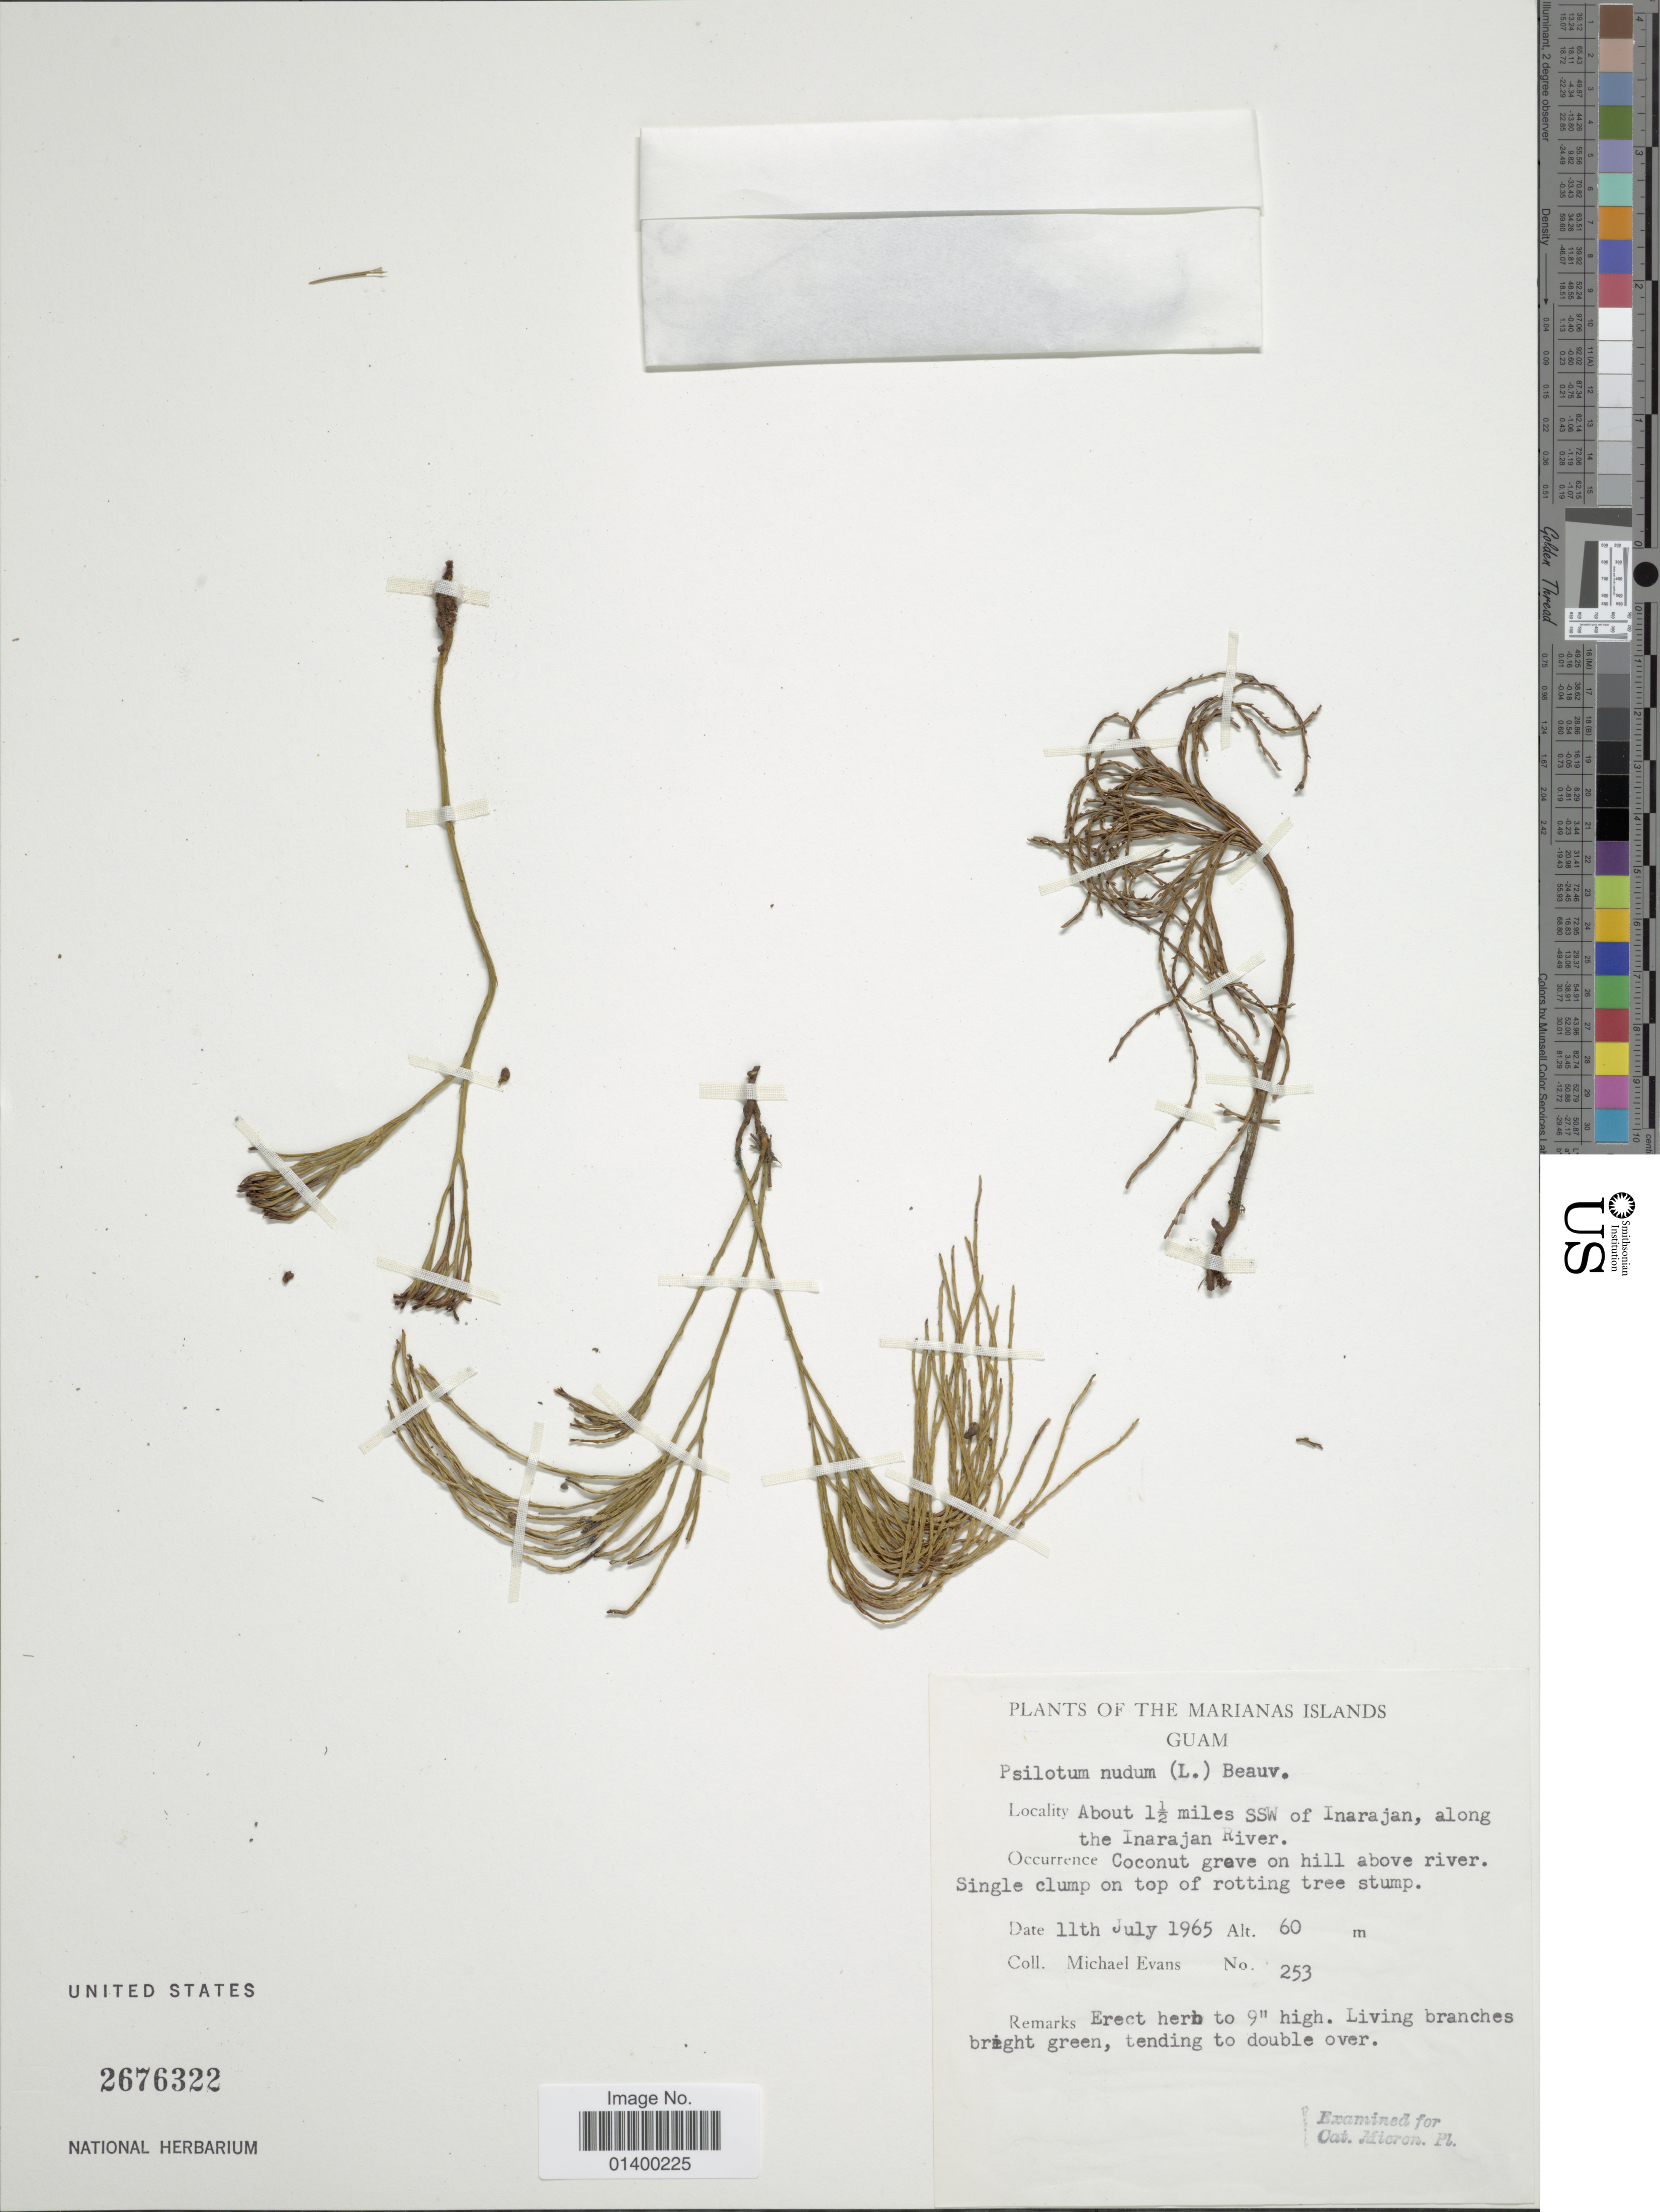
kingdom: Plantae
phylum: Tracheophyta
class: Polypodiopsida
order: Psilotales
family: Psilotaceae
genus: Psilotum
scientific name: Psilotum nudum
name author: (L.) P. Beauv.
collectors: M. Evans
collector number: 253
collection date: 1965-07-11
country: Guam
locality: Marianas Islands, about 1½ miles SSW of Inarajan, along the Inarajan River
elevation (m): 60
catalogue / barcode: US 2676322